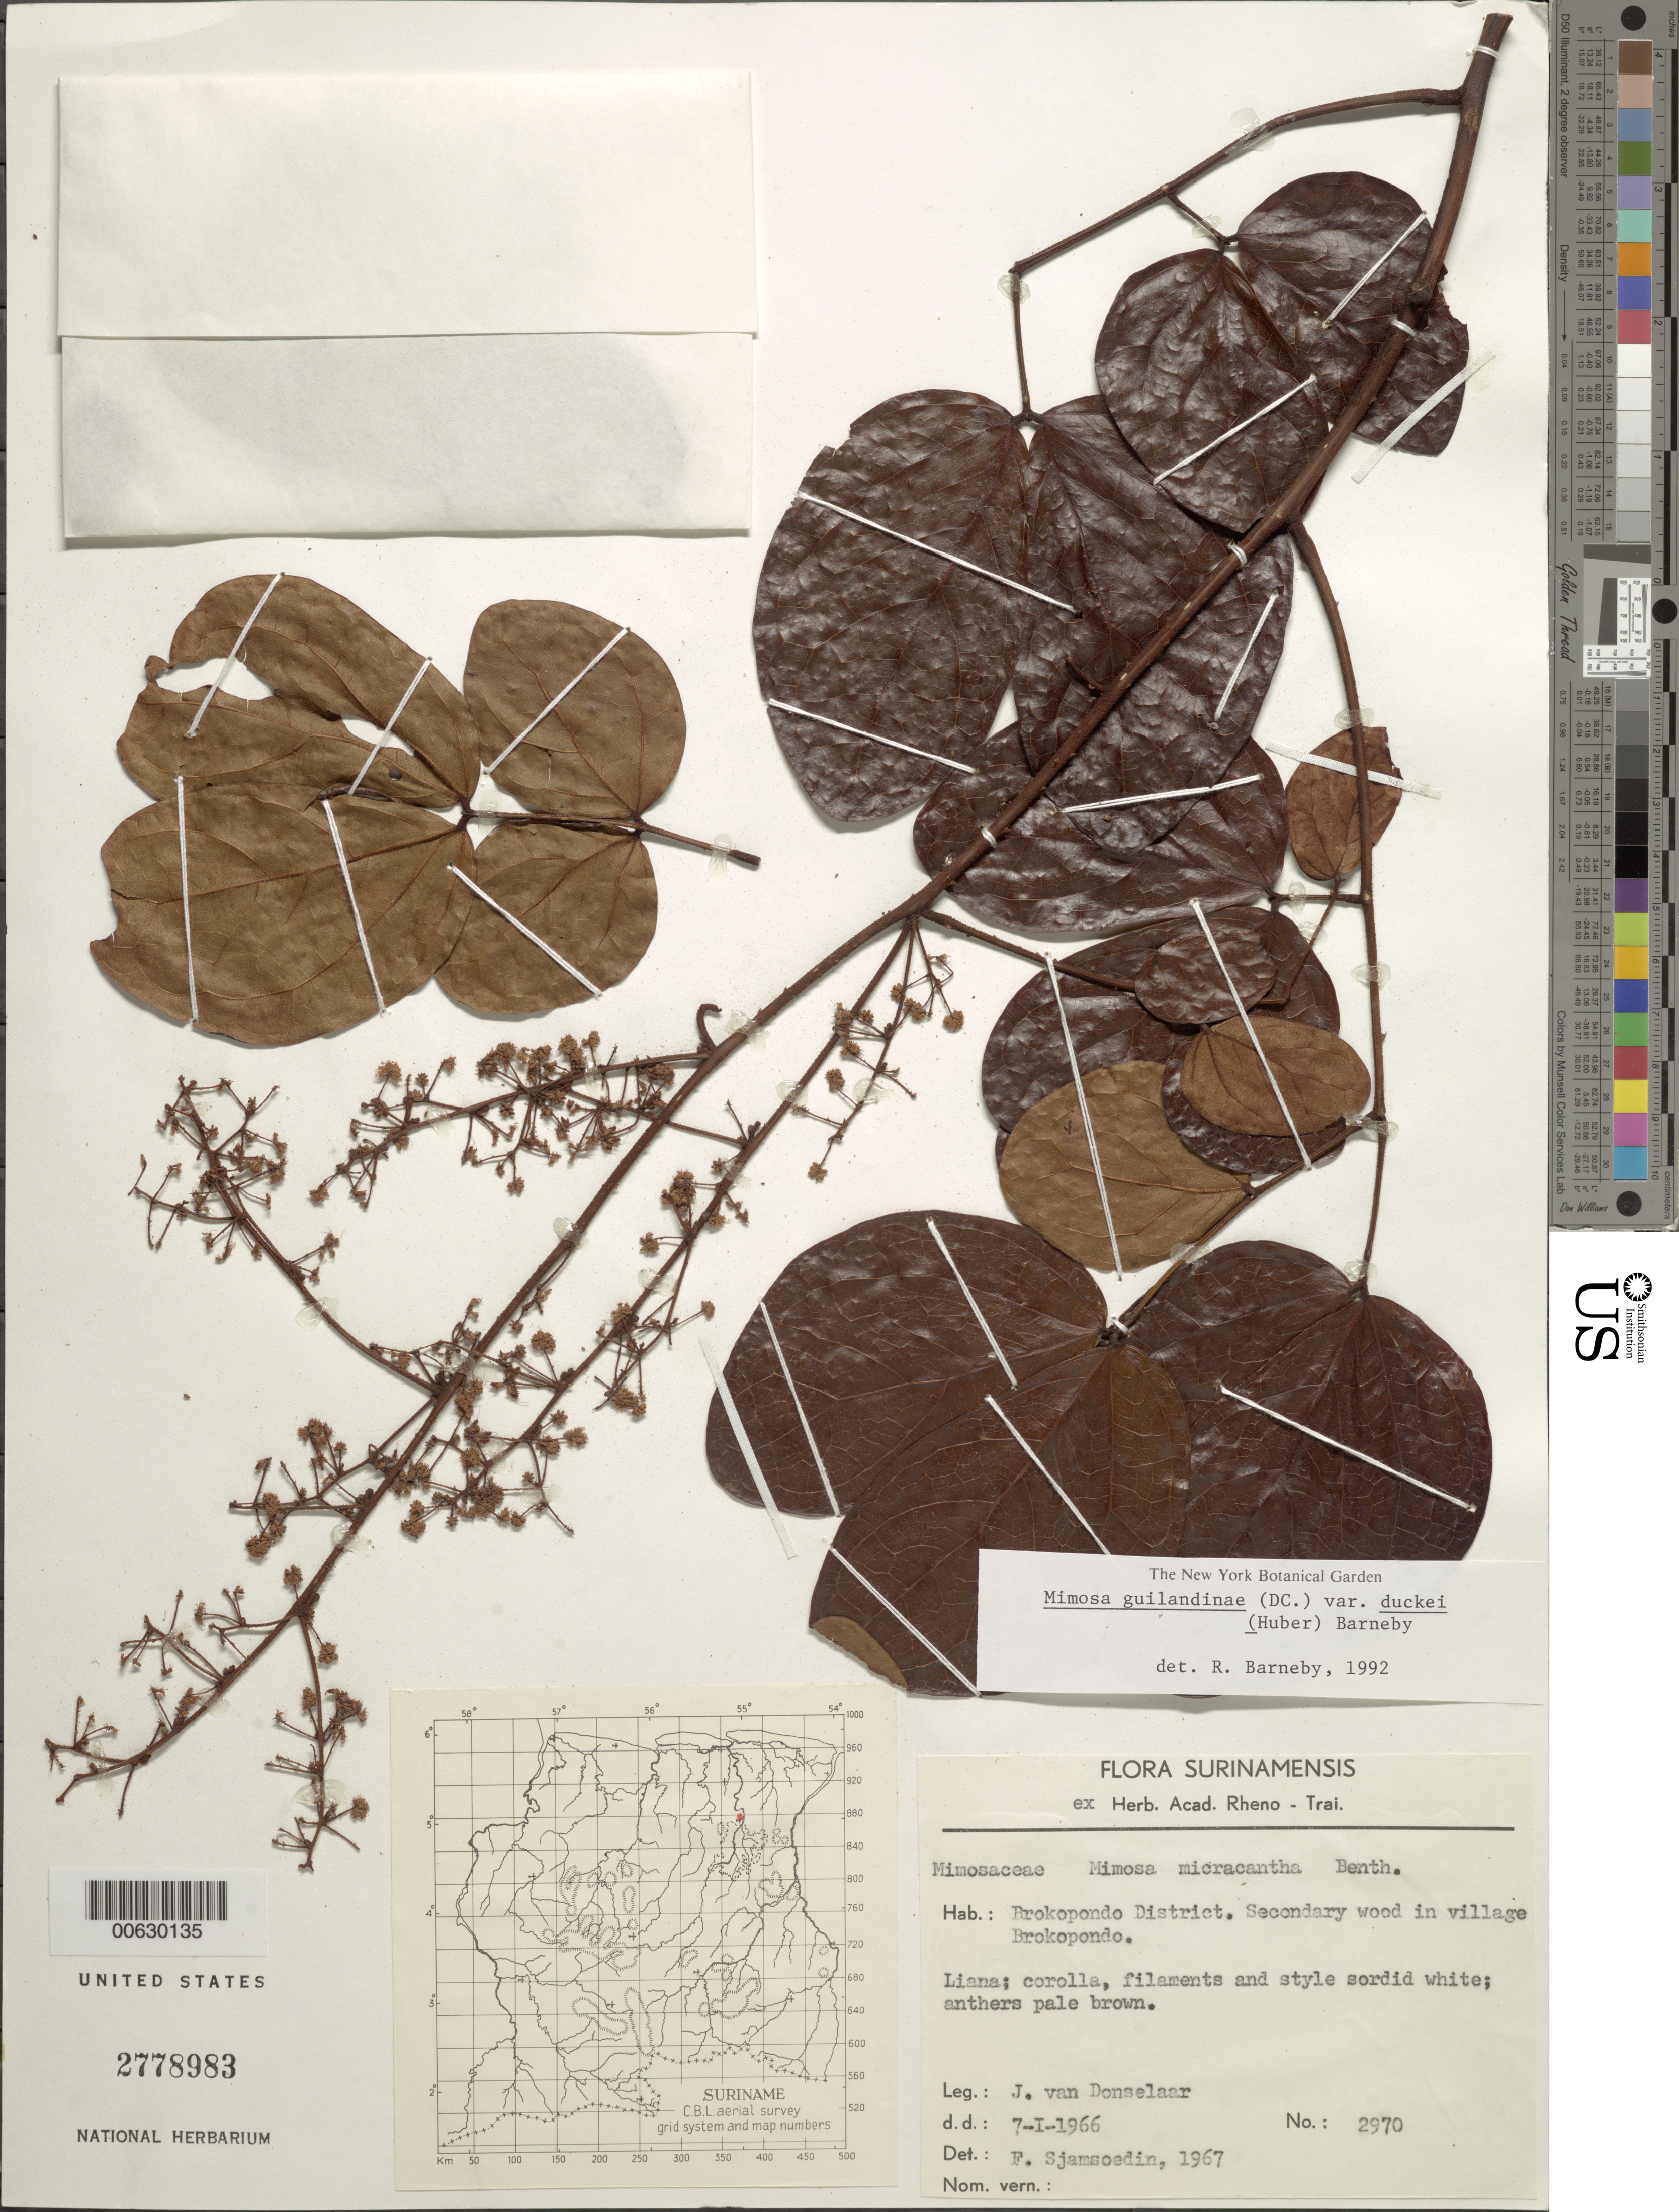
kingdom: Plantae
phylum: Tracheophyta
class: Magnoliopsida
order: Fabales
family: Fabaceae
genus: Mimosa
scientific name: Mimosa guilandinae var. duckei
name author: (Huber) Barneby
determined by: Barneby, Rupert C., (NY)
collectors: J. Donselaar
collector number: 2970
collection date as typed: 7-Jan-66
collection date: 1966-01-07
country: Suriname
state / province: Brokopondo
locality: Brokopondo Village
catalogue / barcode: US 2778983